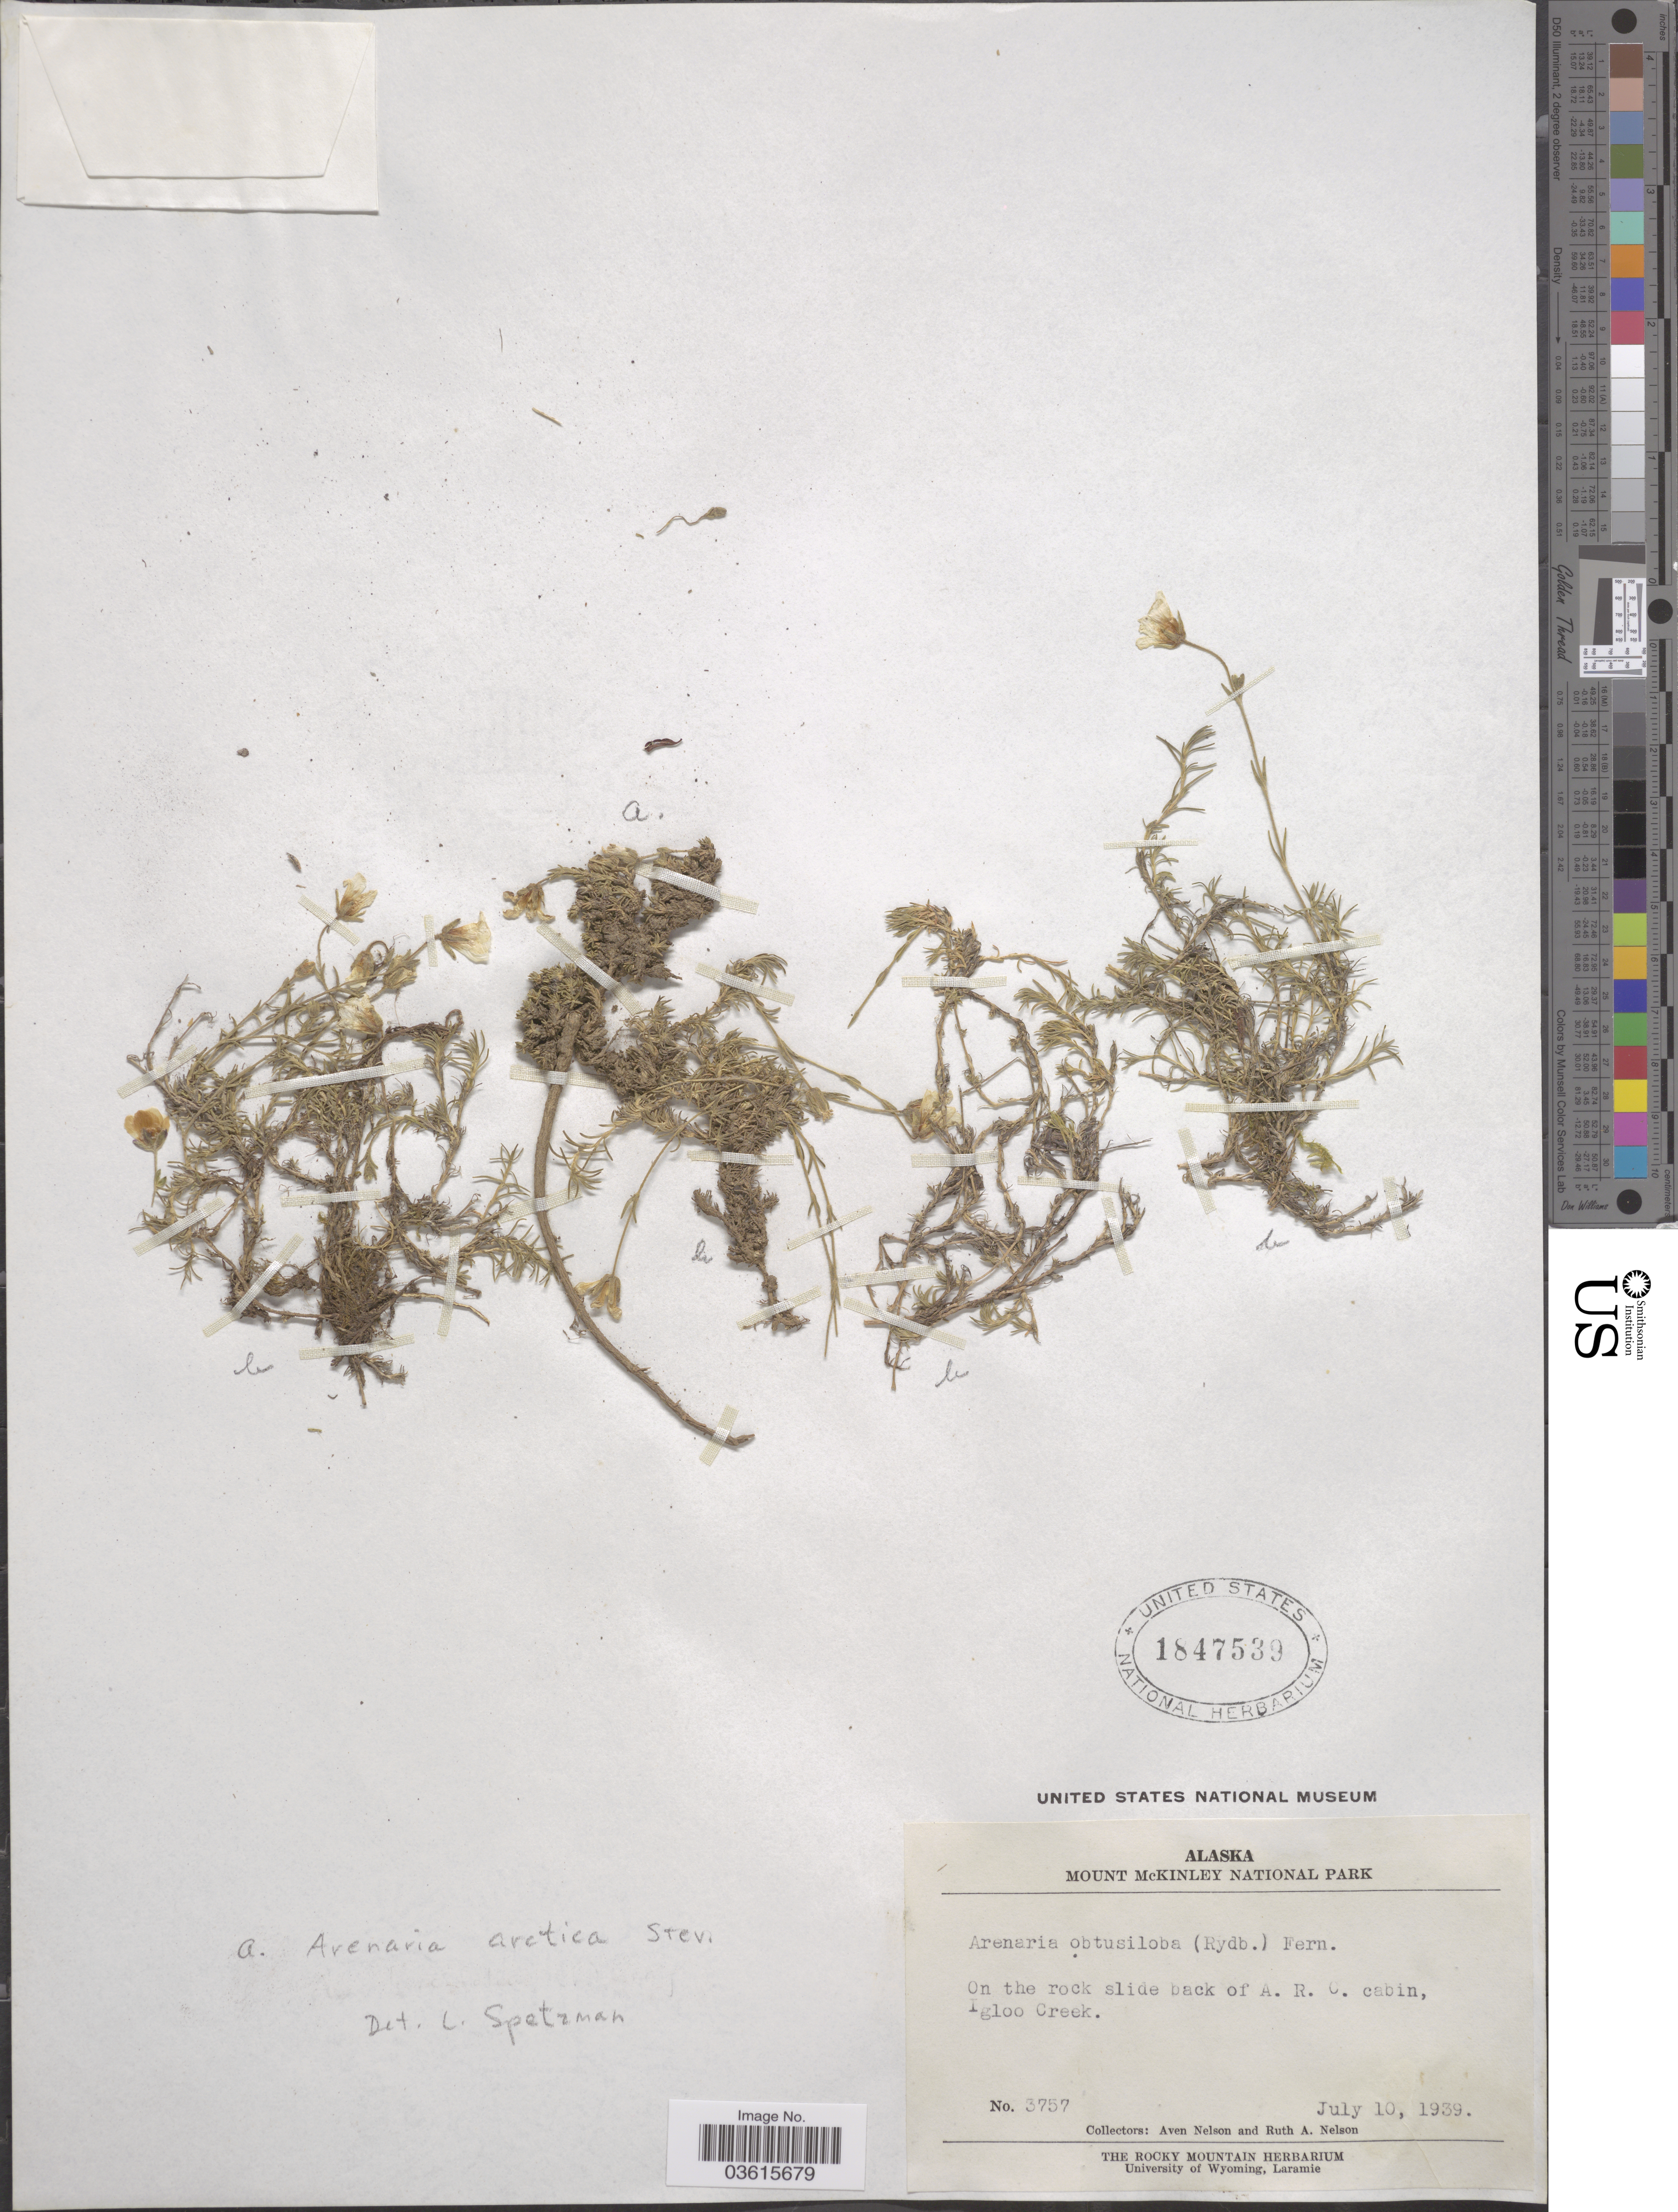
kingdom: Plantae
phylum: Tracheophyta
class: Magnoliopsida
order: Caryophyllales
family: Caryophyllaceae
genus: Cherleria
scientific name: Cherleria arctica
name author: (Steven ex Ser.) A.J. Moore & Dillenb.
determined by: Strong, M. T., (US), Smithsonian Institution - National Museum of Natural History (UNITED STATES)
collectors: A. Nelson & R. A. Nelson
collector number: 3757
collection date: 1939-07-10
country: United States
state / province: Alaska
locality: Mount McKinley National Park. On the rock slide back of A. R. C. cabin, Igloo Creek.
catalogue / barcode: US 1847539